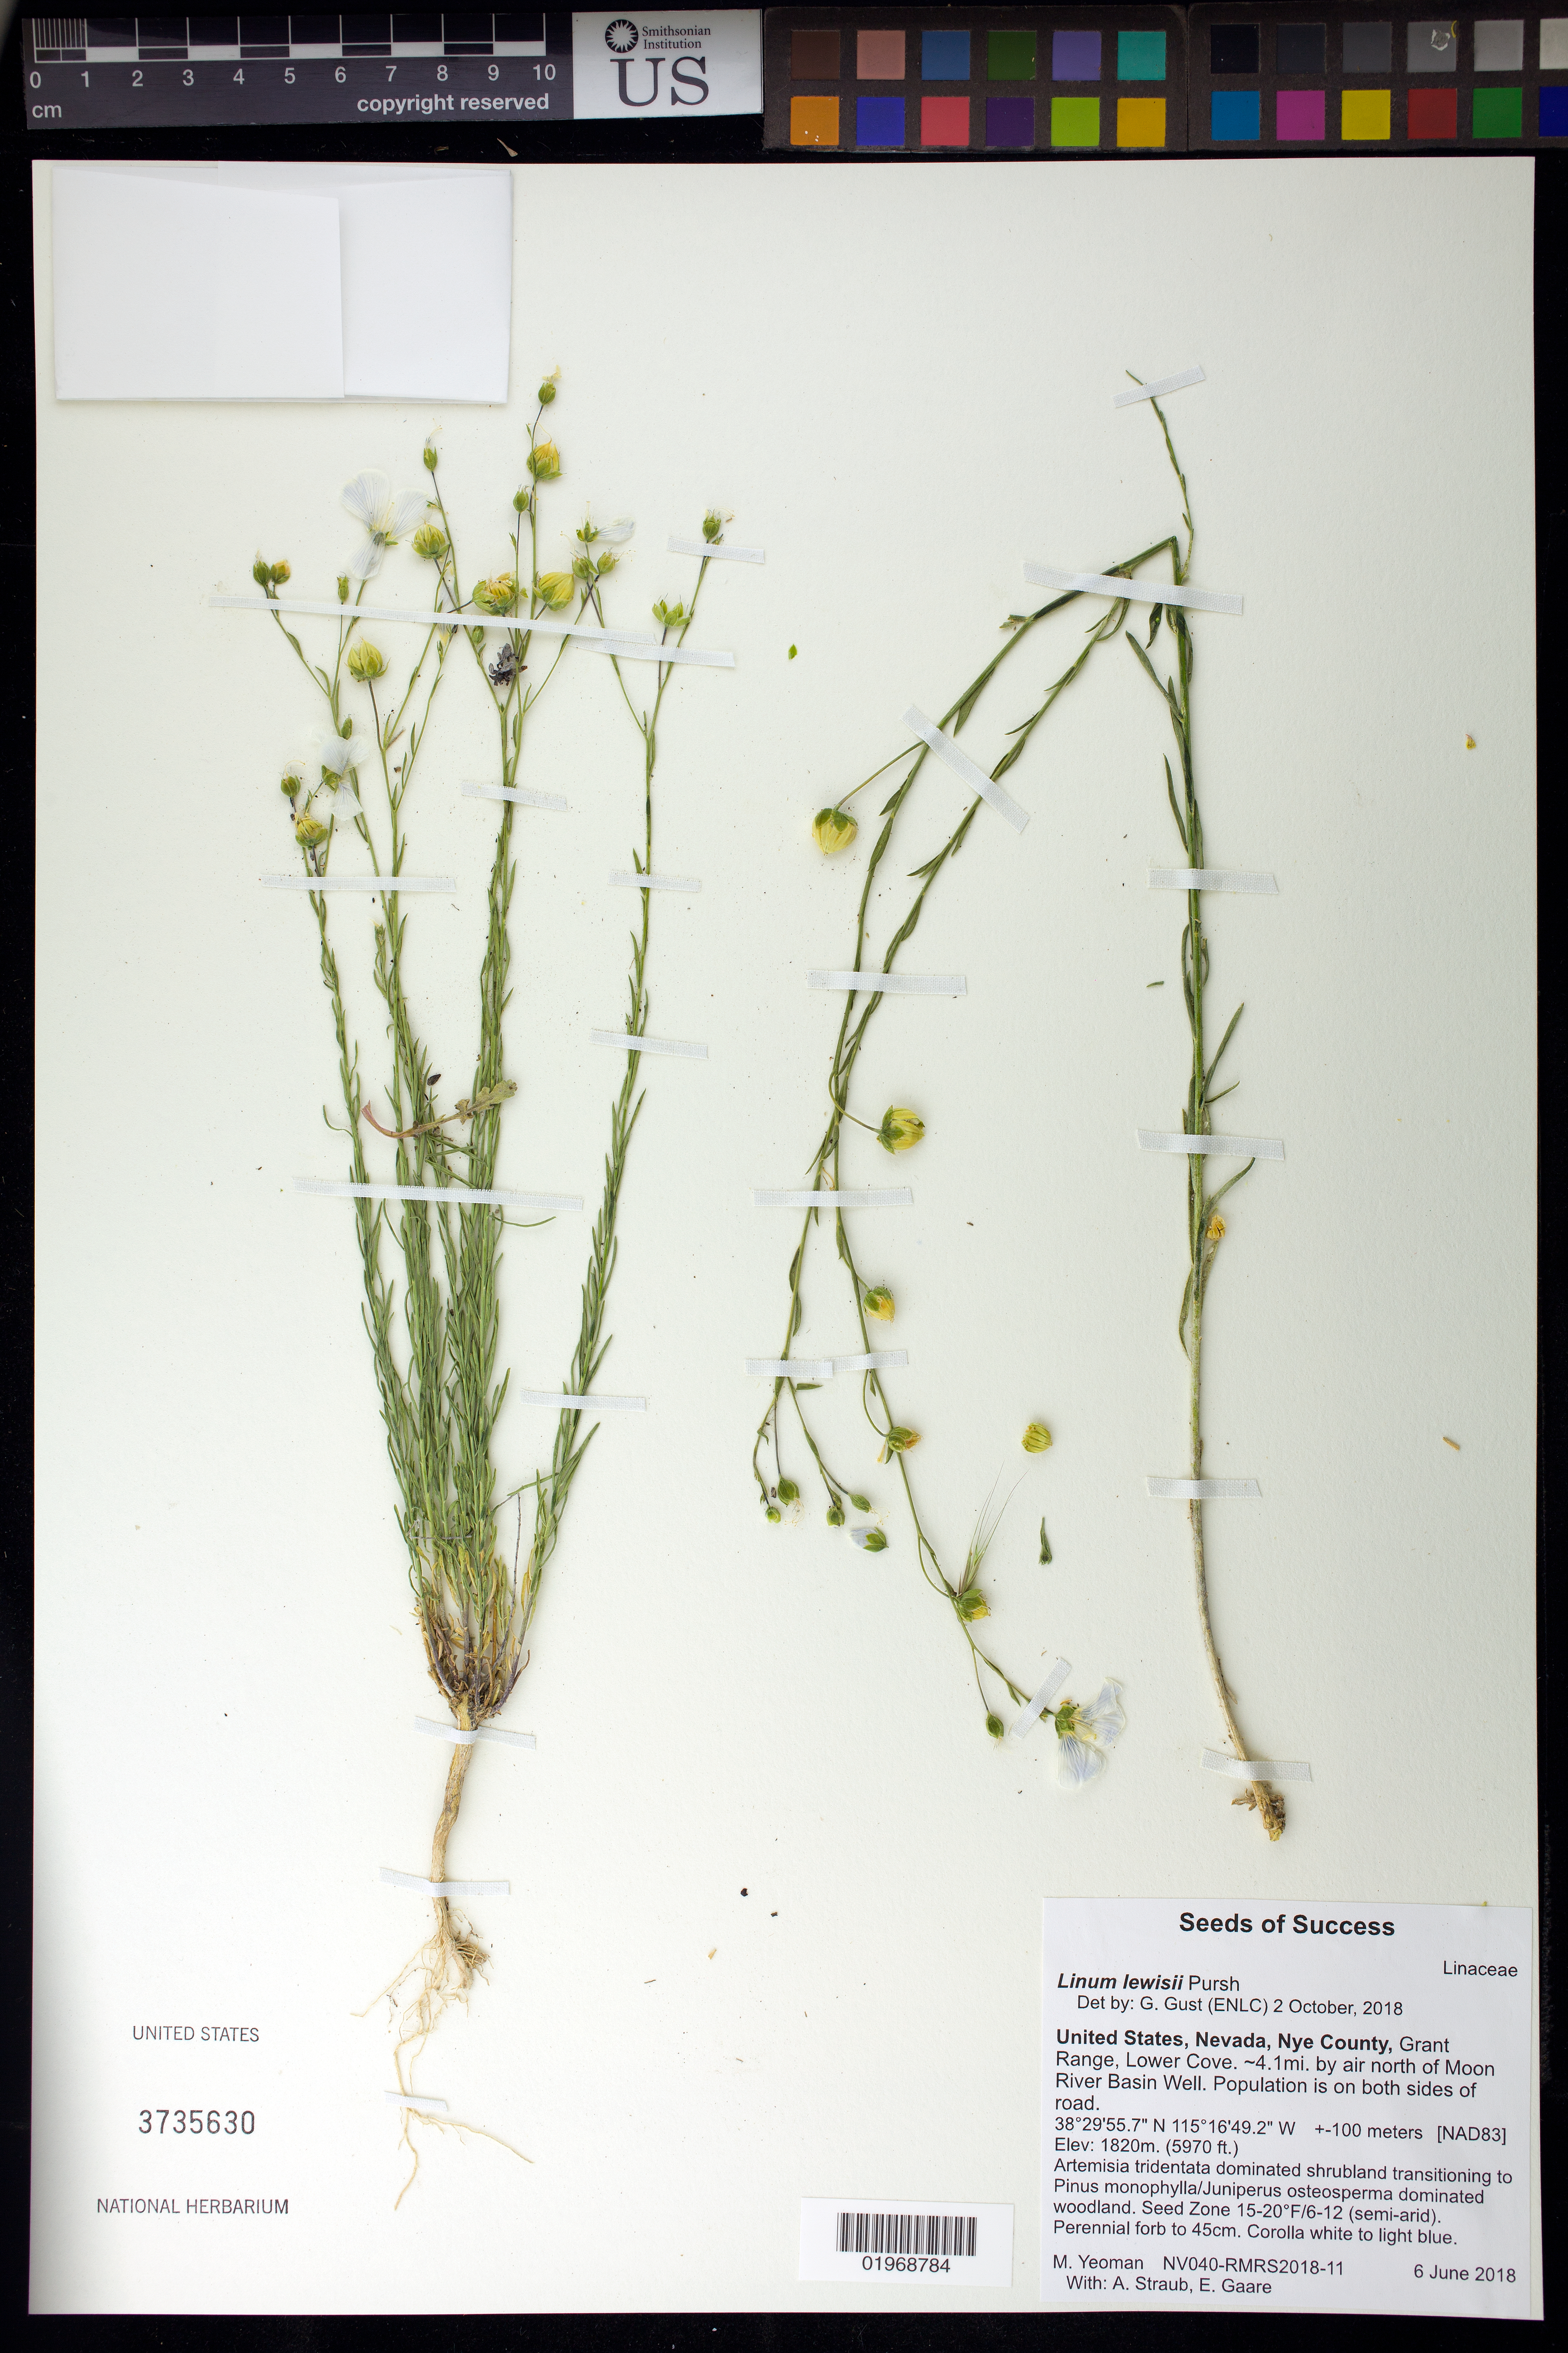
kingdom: Plantae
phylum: Tracheophyta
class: Magnoliopsida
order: Malpighiales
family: Linaceae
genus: Linum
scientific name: Linum lewisii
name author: Pursh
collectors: M. Yeoman, A. Straub & E. Gaare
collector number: NV040-RMRS2018-11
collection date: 2018-06-06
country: United States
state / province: Nevada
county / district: Nye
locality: Grant Range, Lower Cove, 4.1 mi. by air N of Moon River Basin Well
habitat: Woodland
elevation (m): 1820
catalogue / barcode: US 3735630